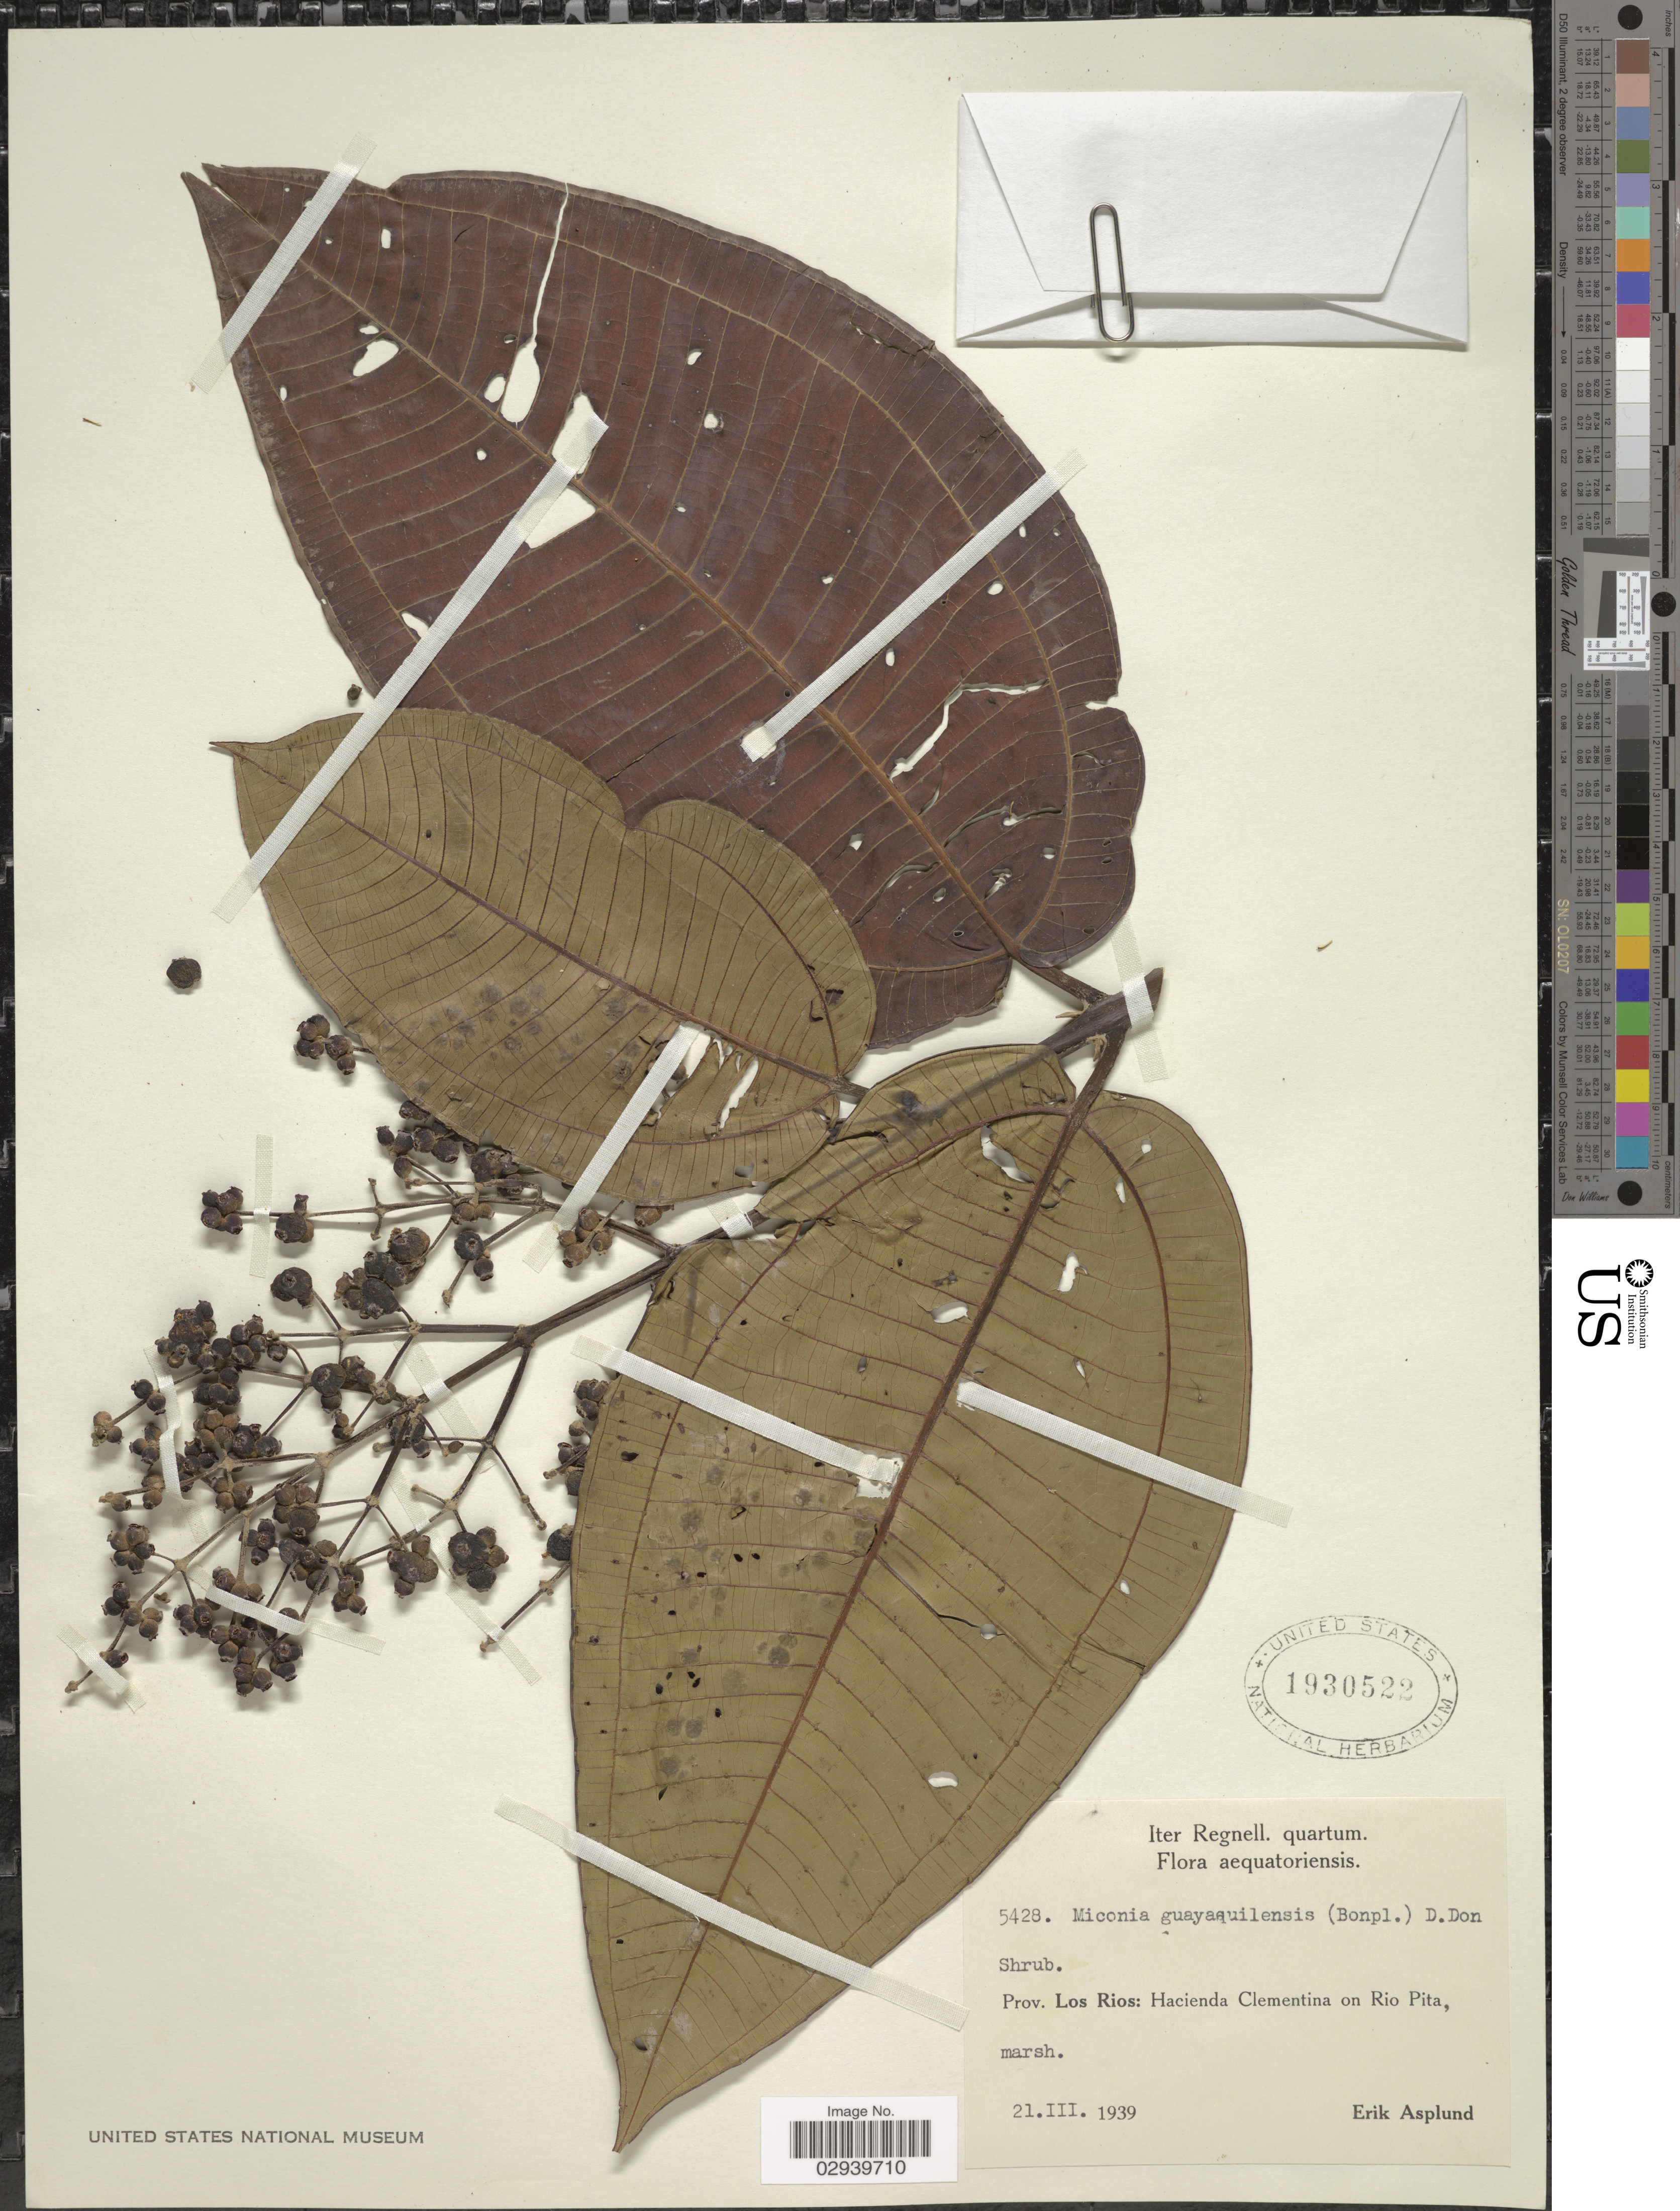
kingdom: Plantae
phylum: Tracheophyta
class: Magnoliopsida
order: Myrtales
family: Melastomataceae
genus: Miconia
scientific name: Miconia guayaquilensis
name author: (Bonpl.) D. Don ex DC.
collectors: E. Asplund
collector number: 5428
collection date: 1939-03-21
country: Ecuador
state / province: Los Ríos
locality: Prov. Los Rios: Hacienda Clementina on Rio Pita.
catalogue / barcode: US 1930522